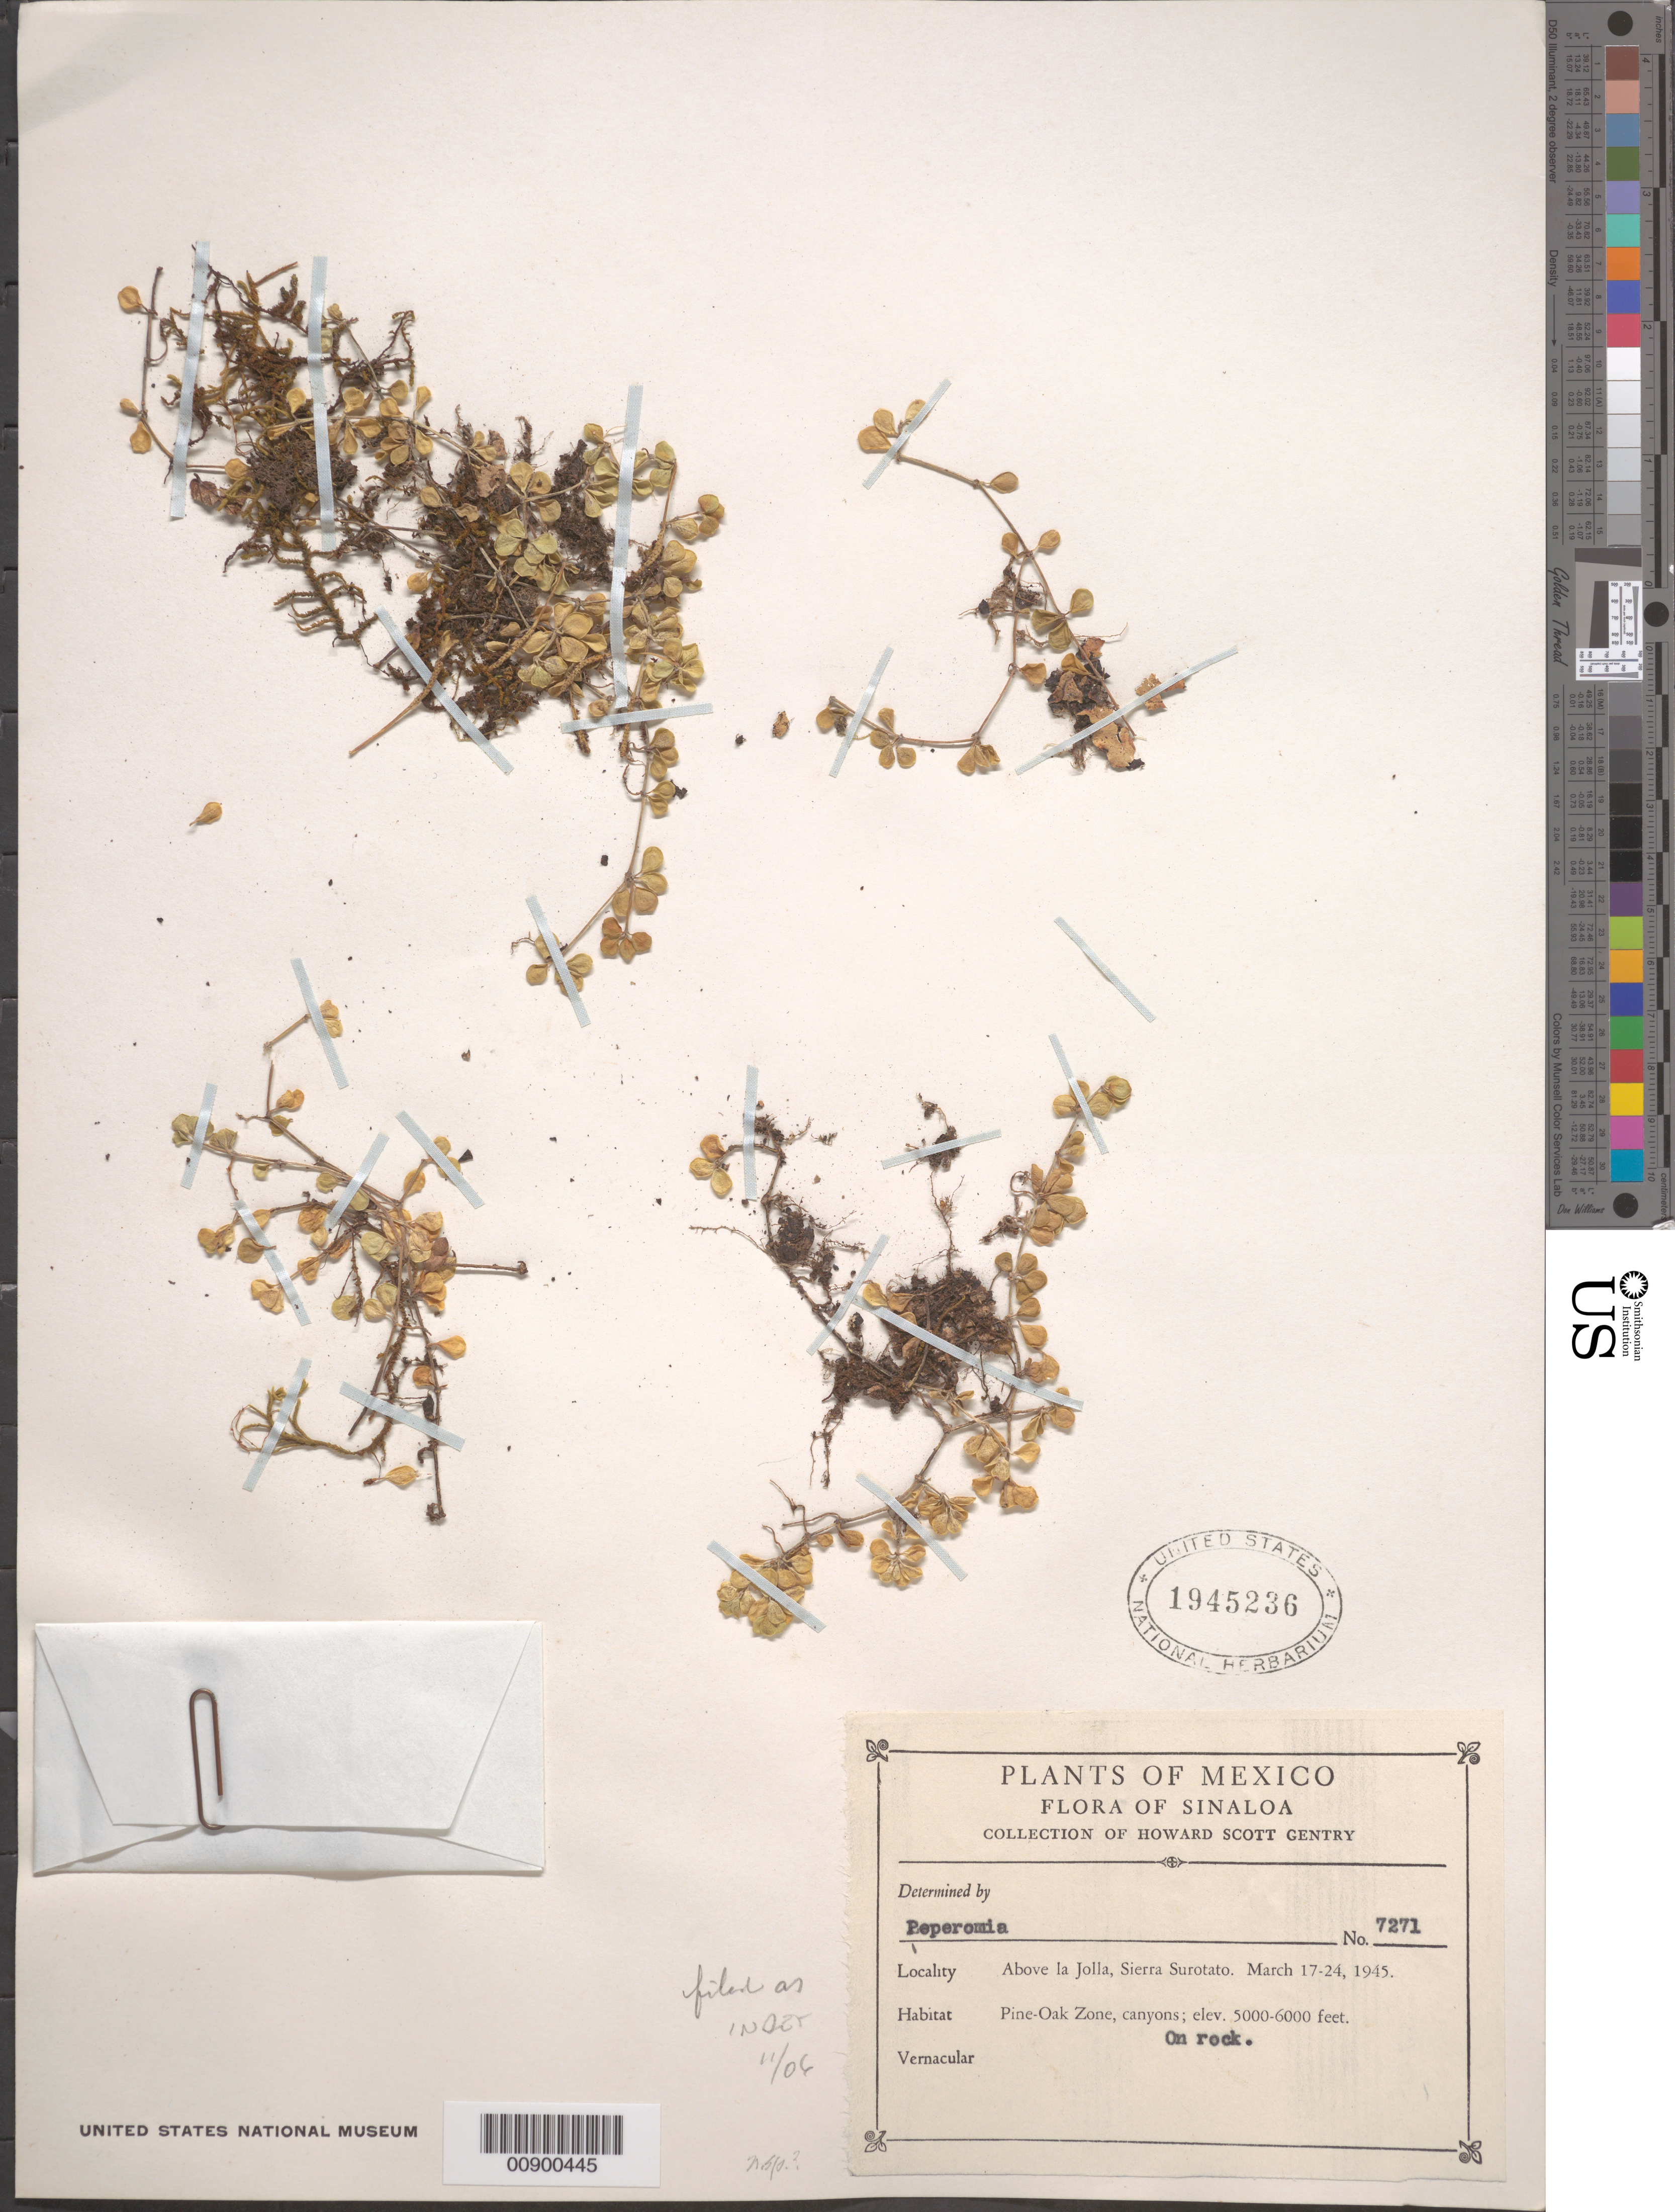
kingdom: Plantae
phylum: Tracheophyta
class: Magnoliopsida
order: Piperales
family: Piperaceae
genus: Peperomia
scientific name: Peperomia hoffmannii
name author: C. DC.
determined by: Jiménez, José Estaban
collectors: H. S. Gentry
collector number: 7271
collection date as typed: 17 Mar 1945 to 24 Mar 1945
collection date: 1945-03-17/1945-03-24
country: Mexico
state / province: Sinaloa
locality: Sinaloa: Above la Jolla, Sierra Surotato.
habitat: On rock. Pine-Oak Zone, canyons.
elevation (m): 1524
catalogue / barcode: US 1945236